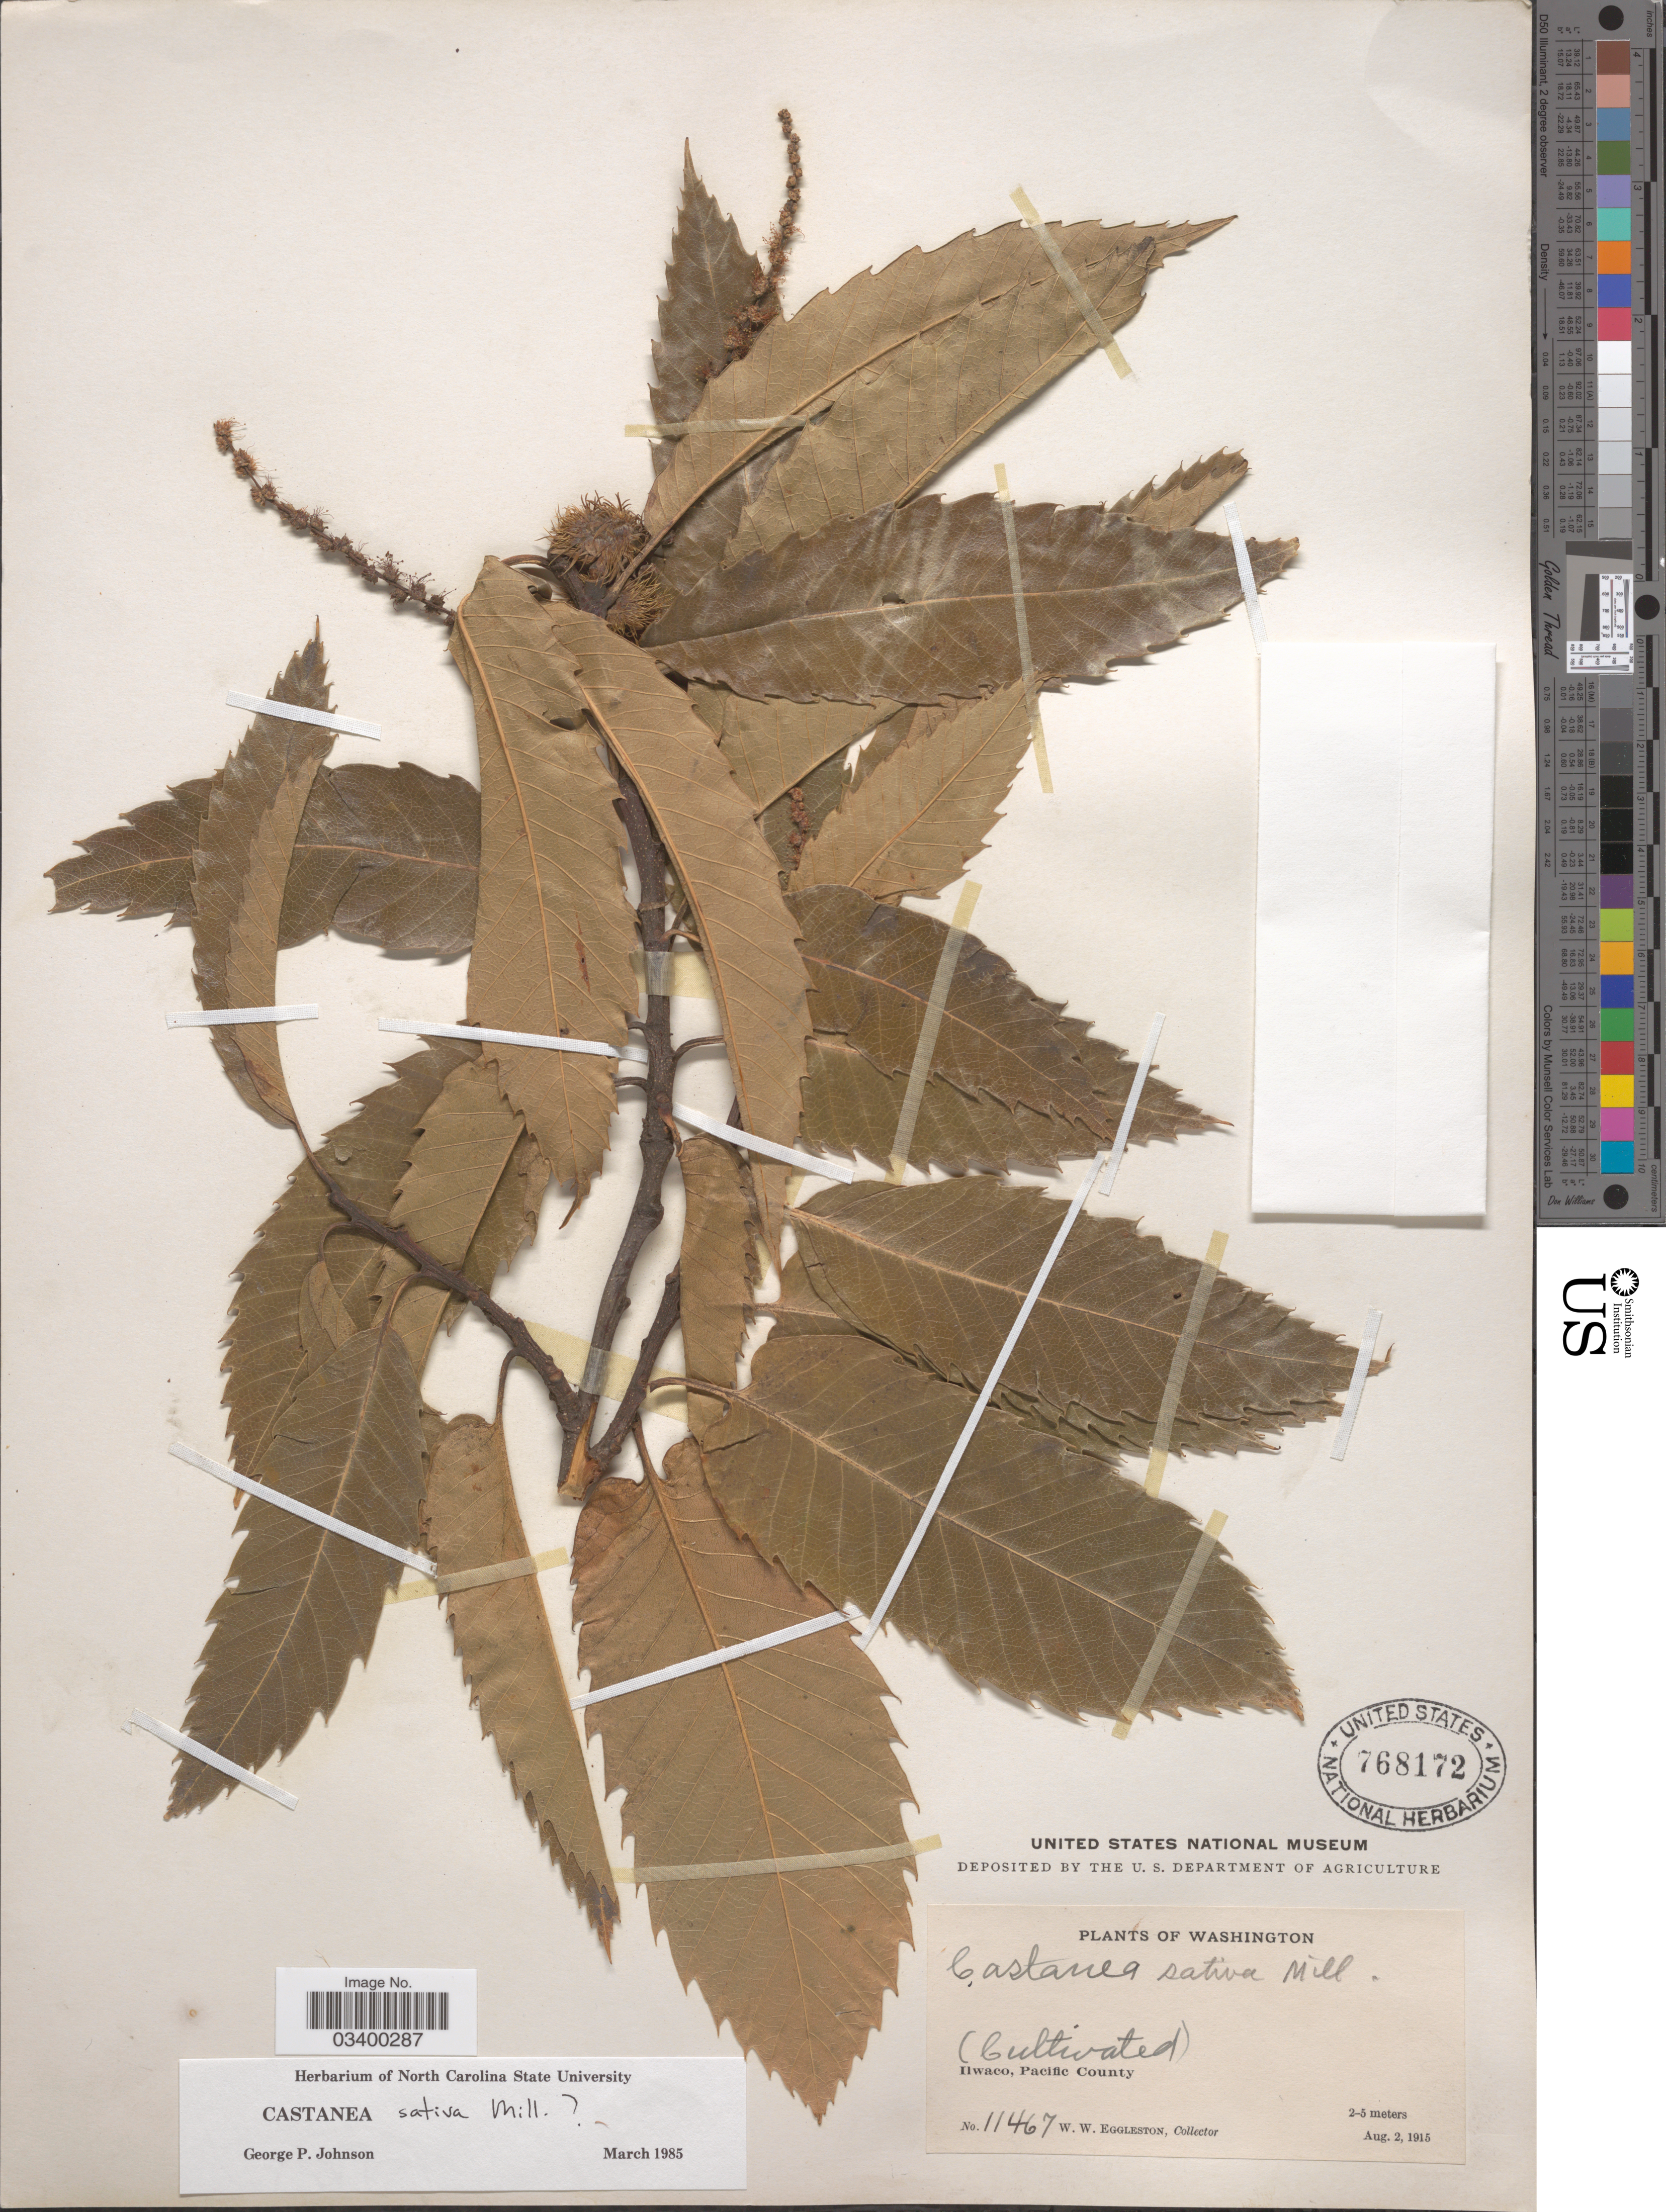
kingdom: Plantae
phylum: Tracheophyta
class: Magnoliopsida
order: Fagales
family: Fagaceae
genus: Castanea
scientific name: Castanea sativa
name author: Mill.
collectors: W. W. Eggleston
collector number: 11467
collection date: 1915-08-02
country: United States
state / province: Washington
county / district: Pacific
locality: Ilwaco, Pacific County.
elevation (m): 2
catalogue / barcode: US 768172